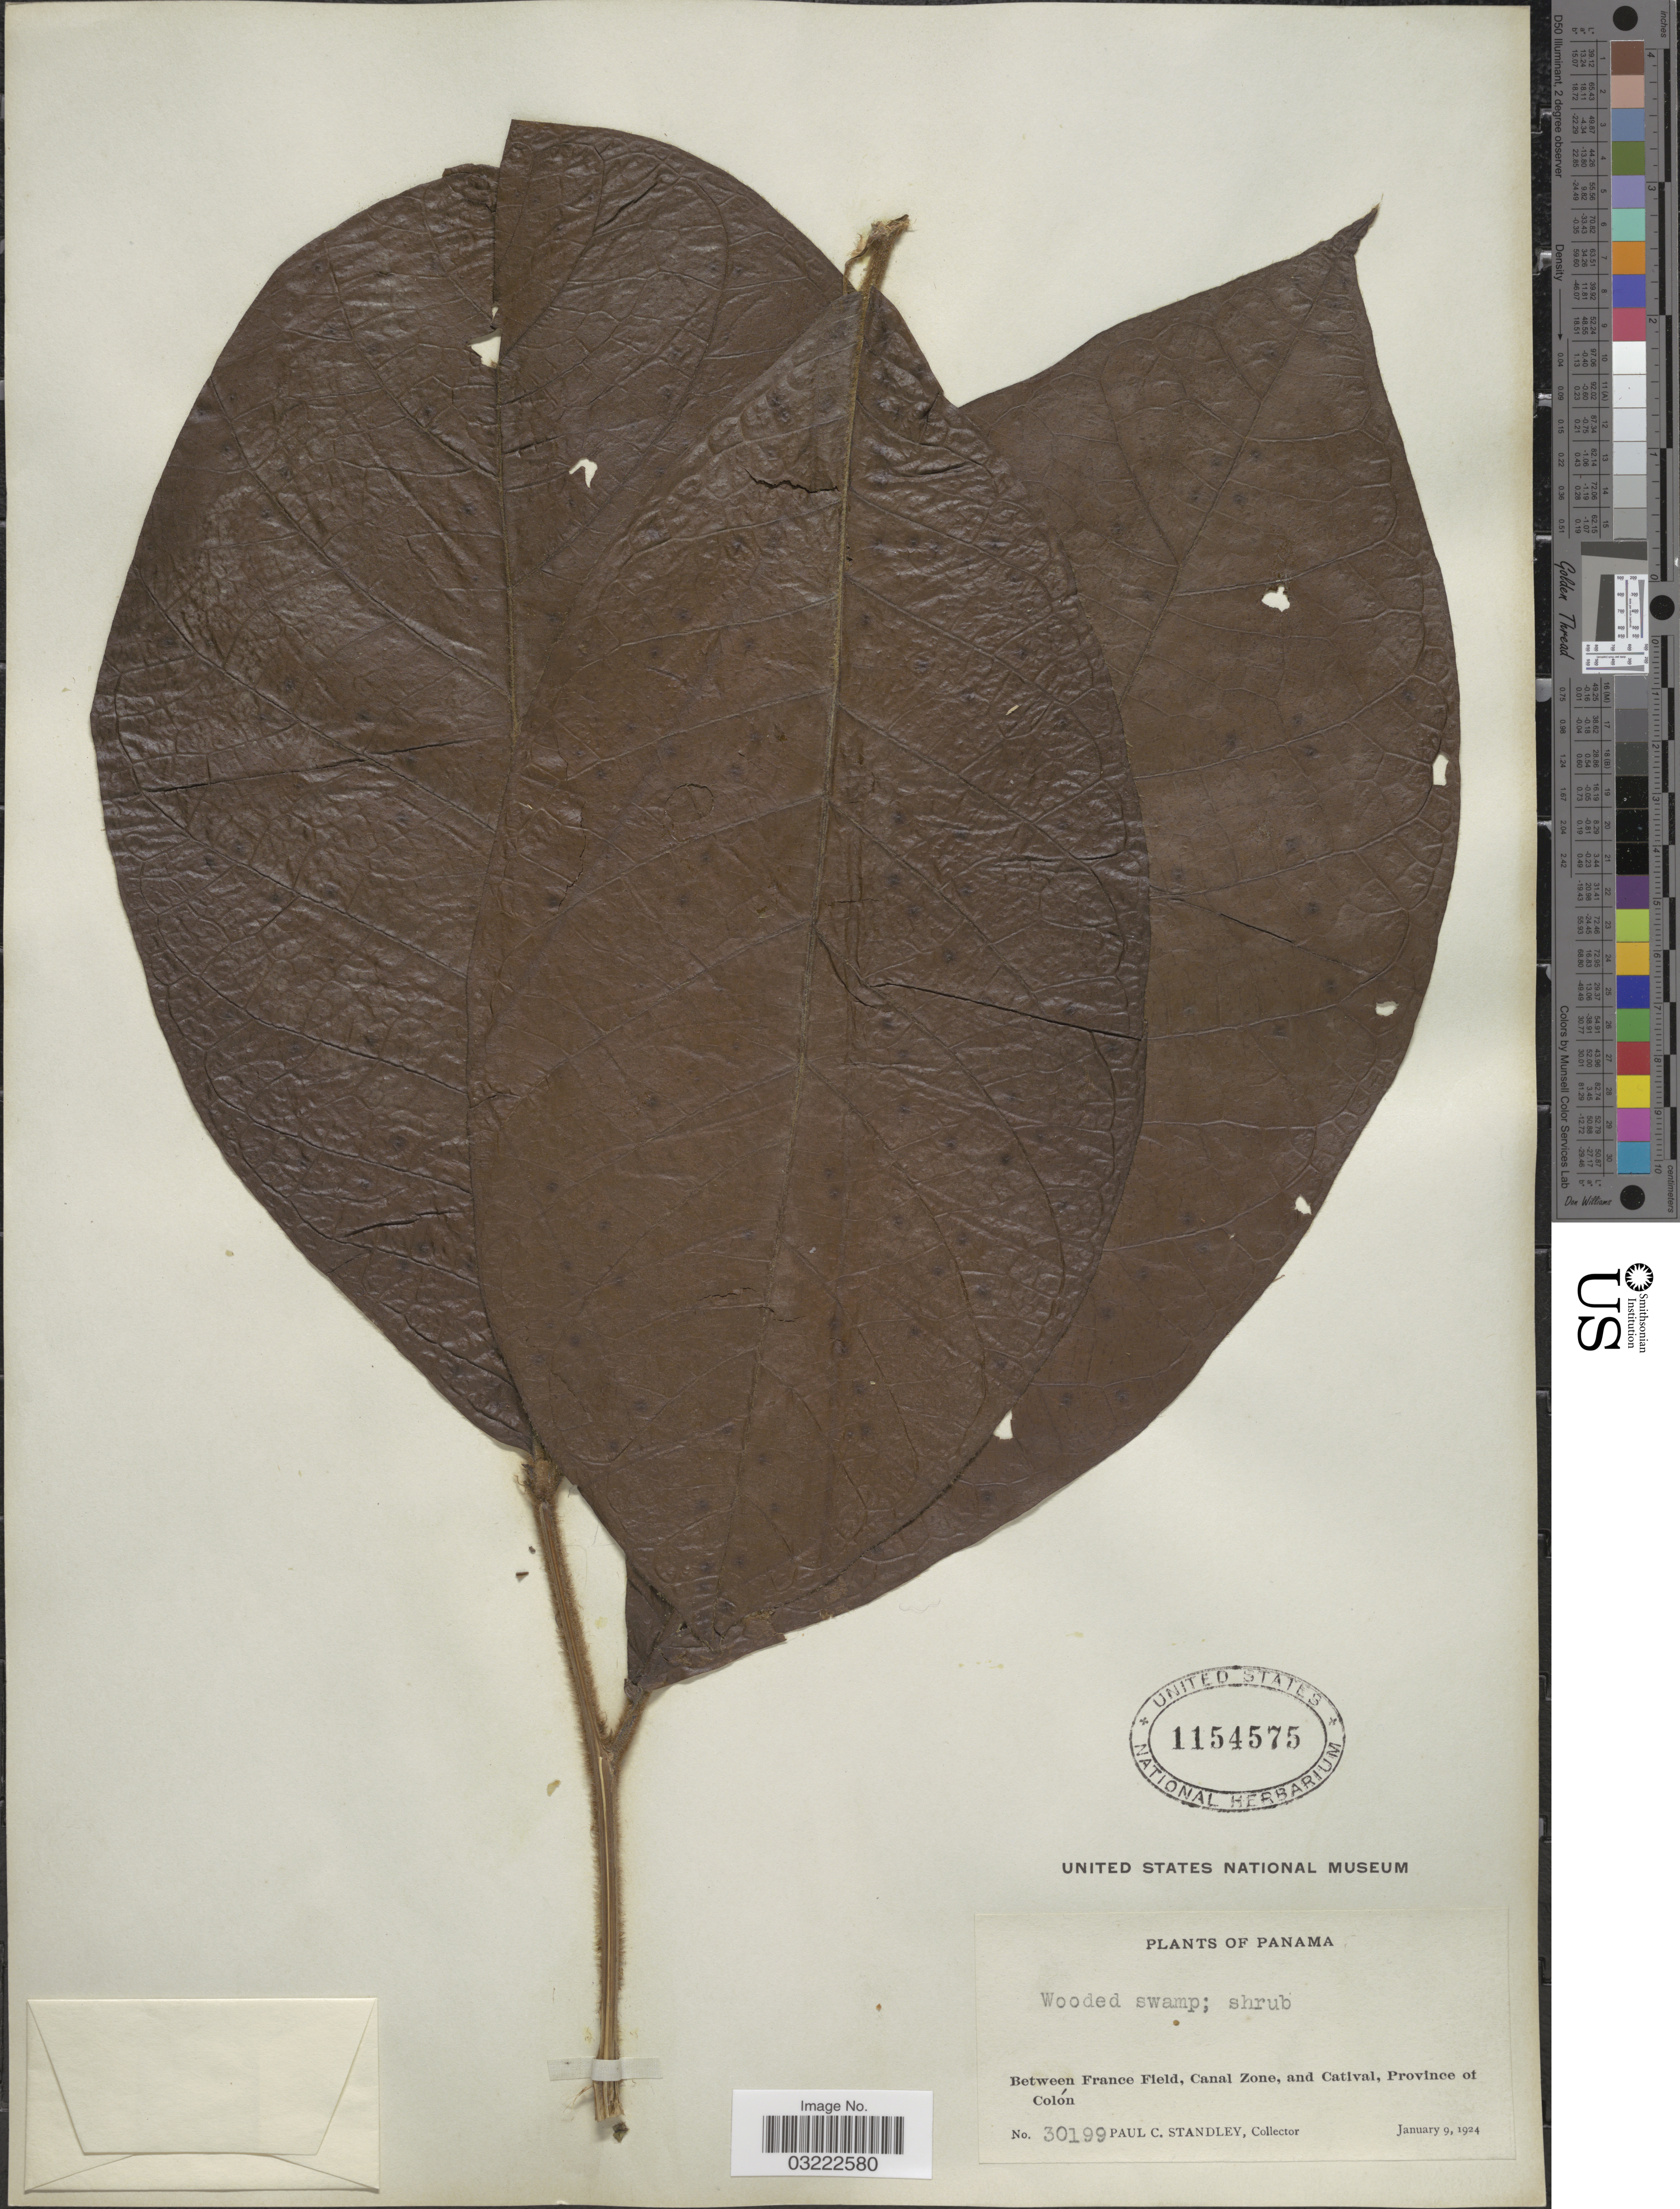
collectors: P. C. Standley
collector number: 30199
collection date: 1924-01-09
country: Panama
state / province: Colón / Panamá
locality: Between France Field, Canal Zone, and Catival, Province of Colón.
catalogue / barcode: US 1154575